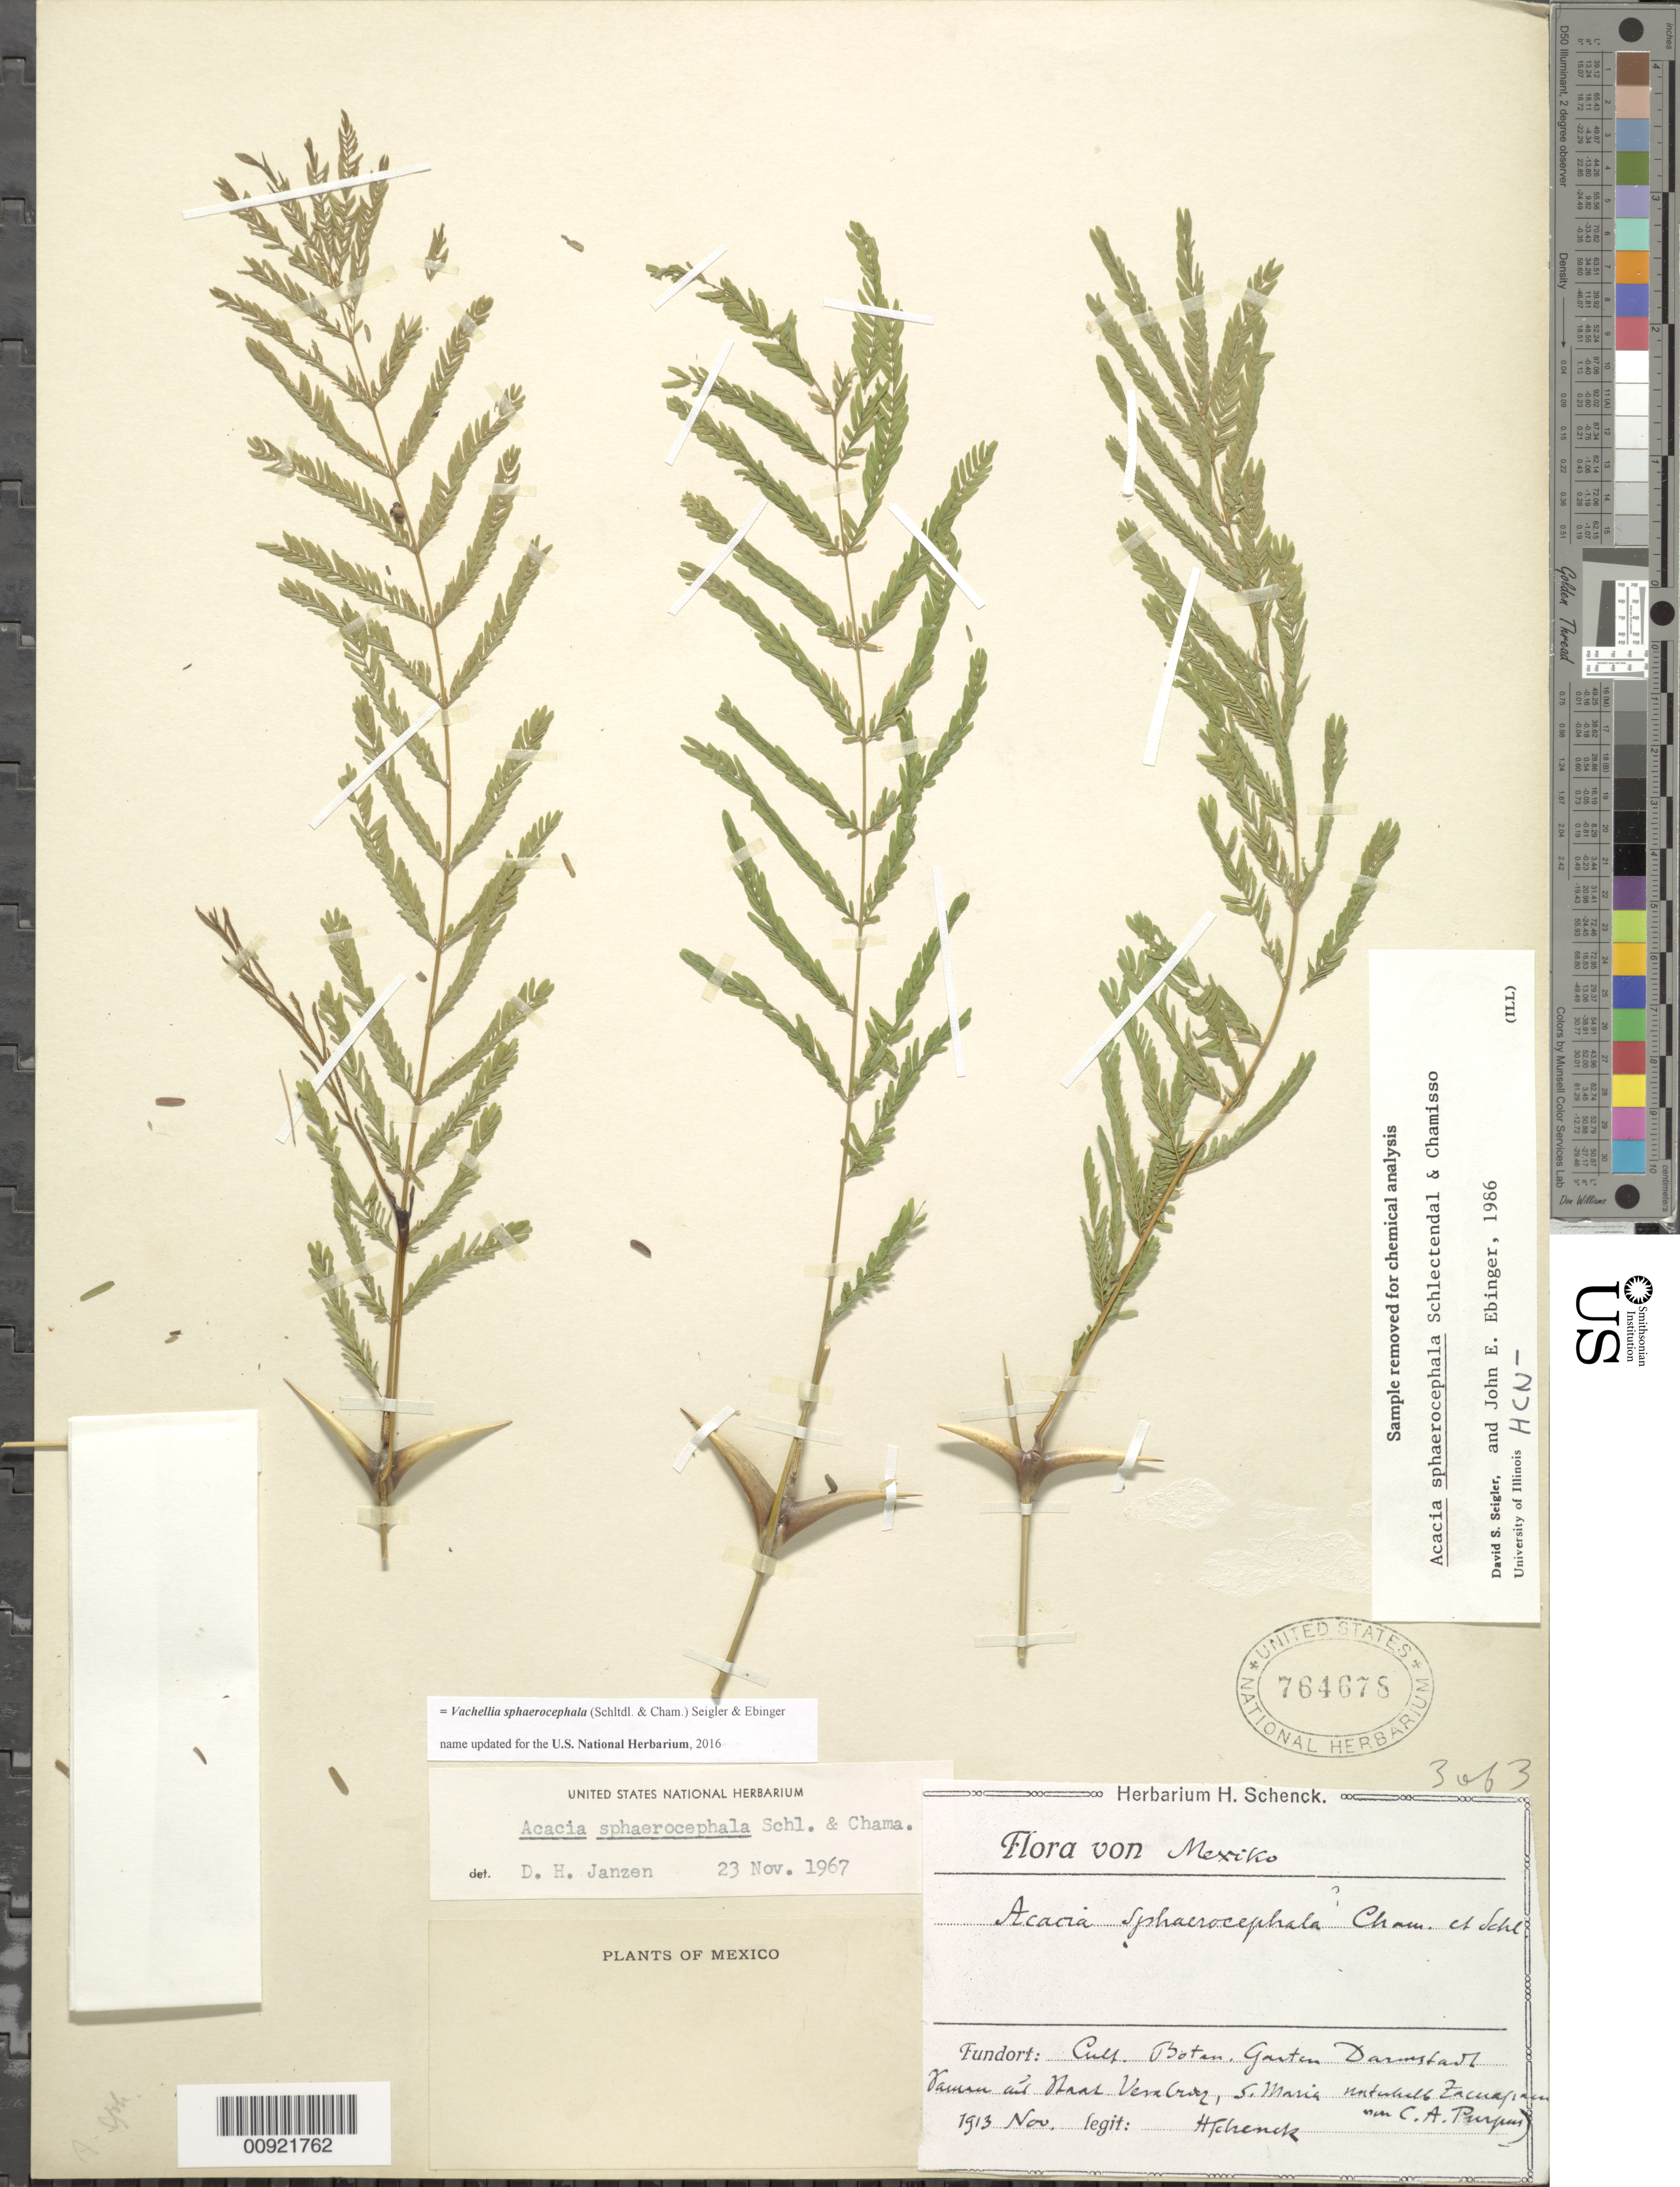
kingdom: Plantae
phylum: Tracheophyta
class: Magnoliopsida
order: Fabales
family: Fabaceae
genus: Vachellia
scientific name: Vachellia sphaerocephala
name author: (Cham. & Schltdl.) Seigler & Ebinger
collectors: H. Schenck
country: Germany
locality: Cult. Botan. Garten Darmstast.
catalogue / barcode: US 764678